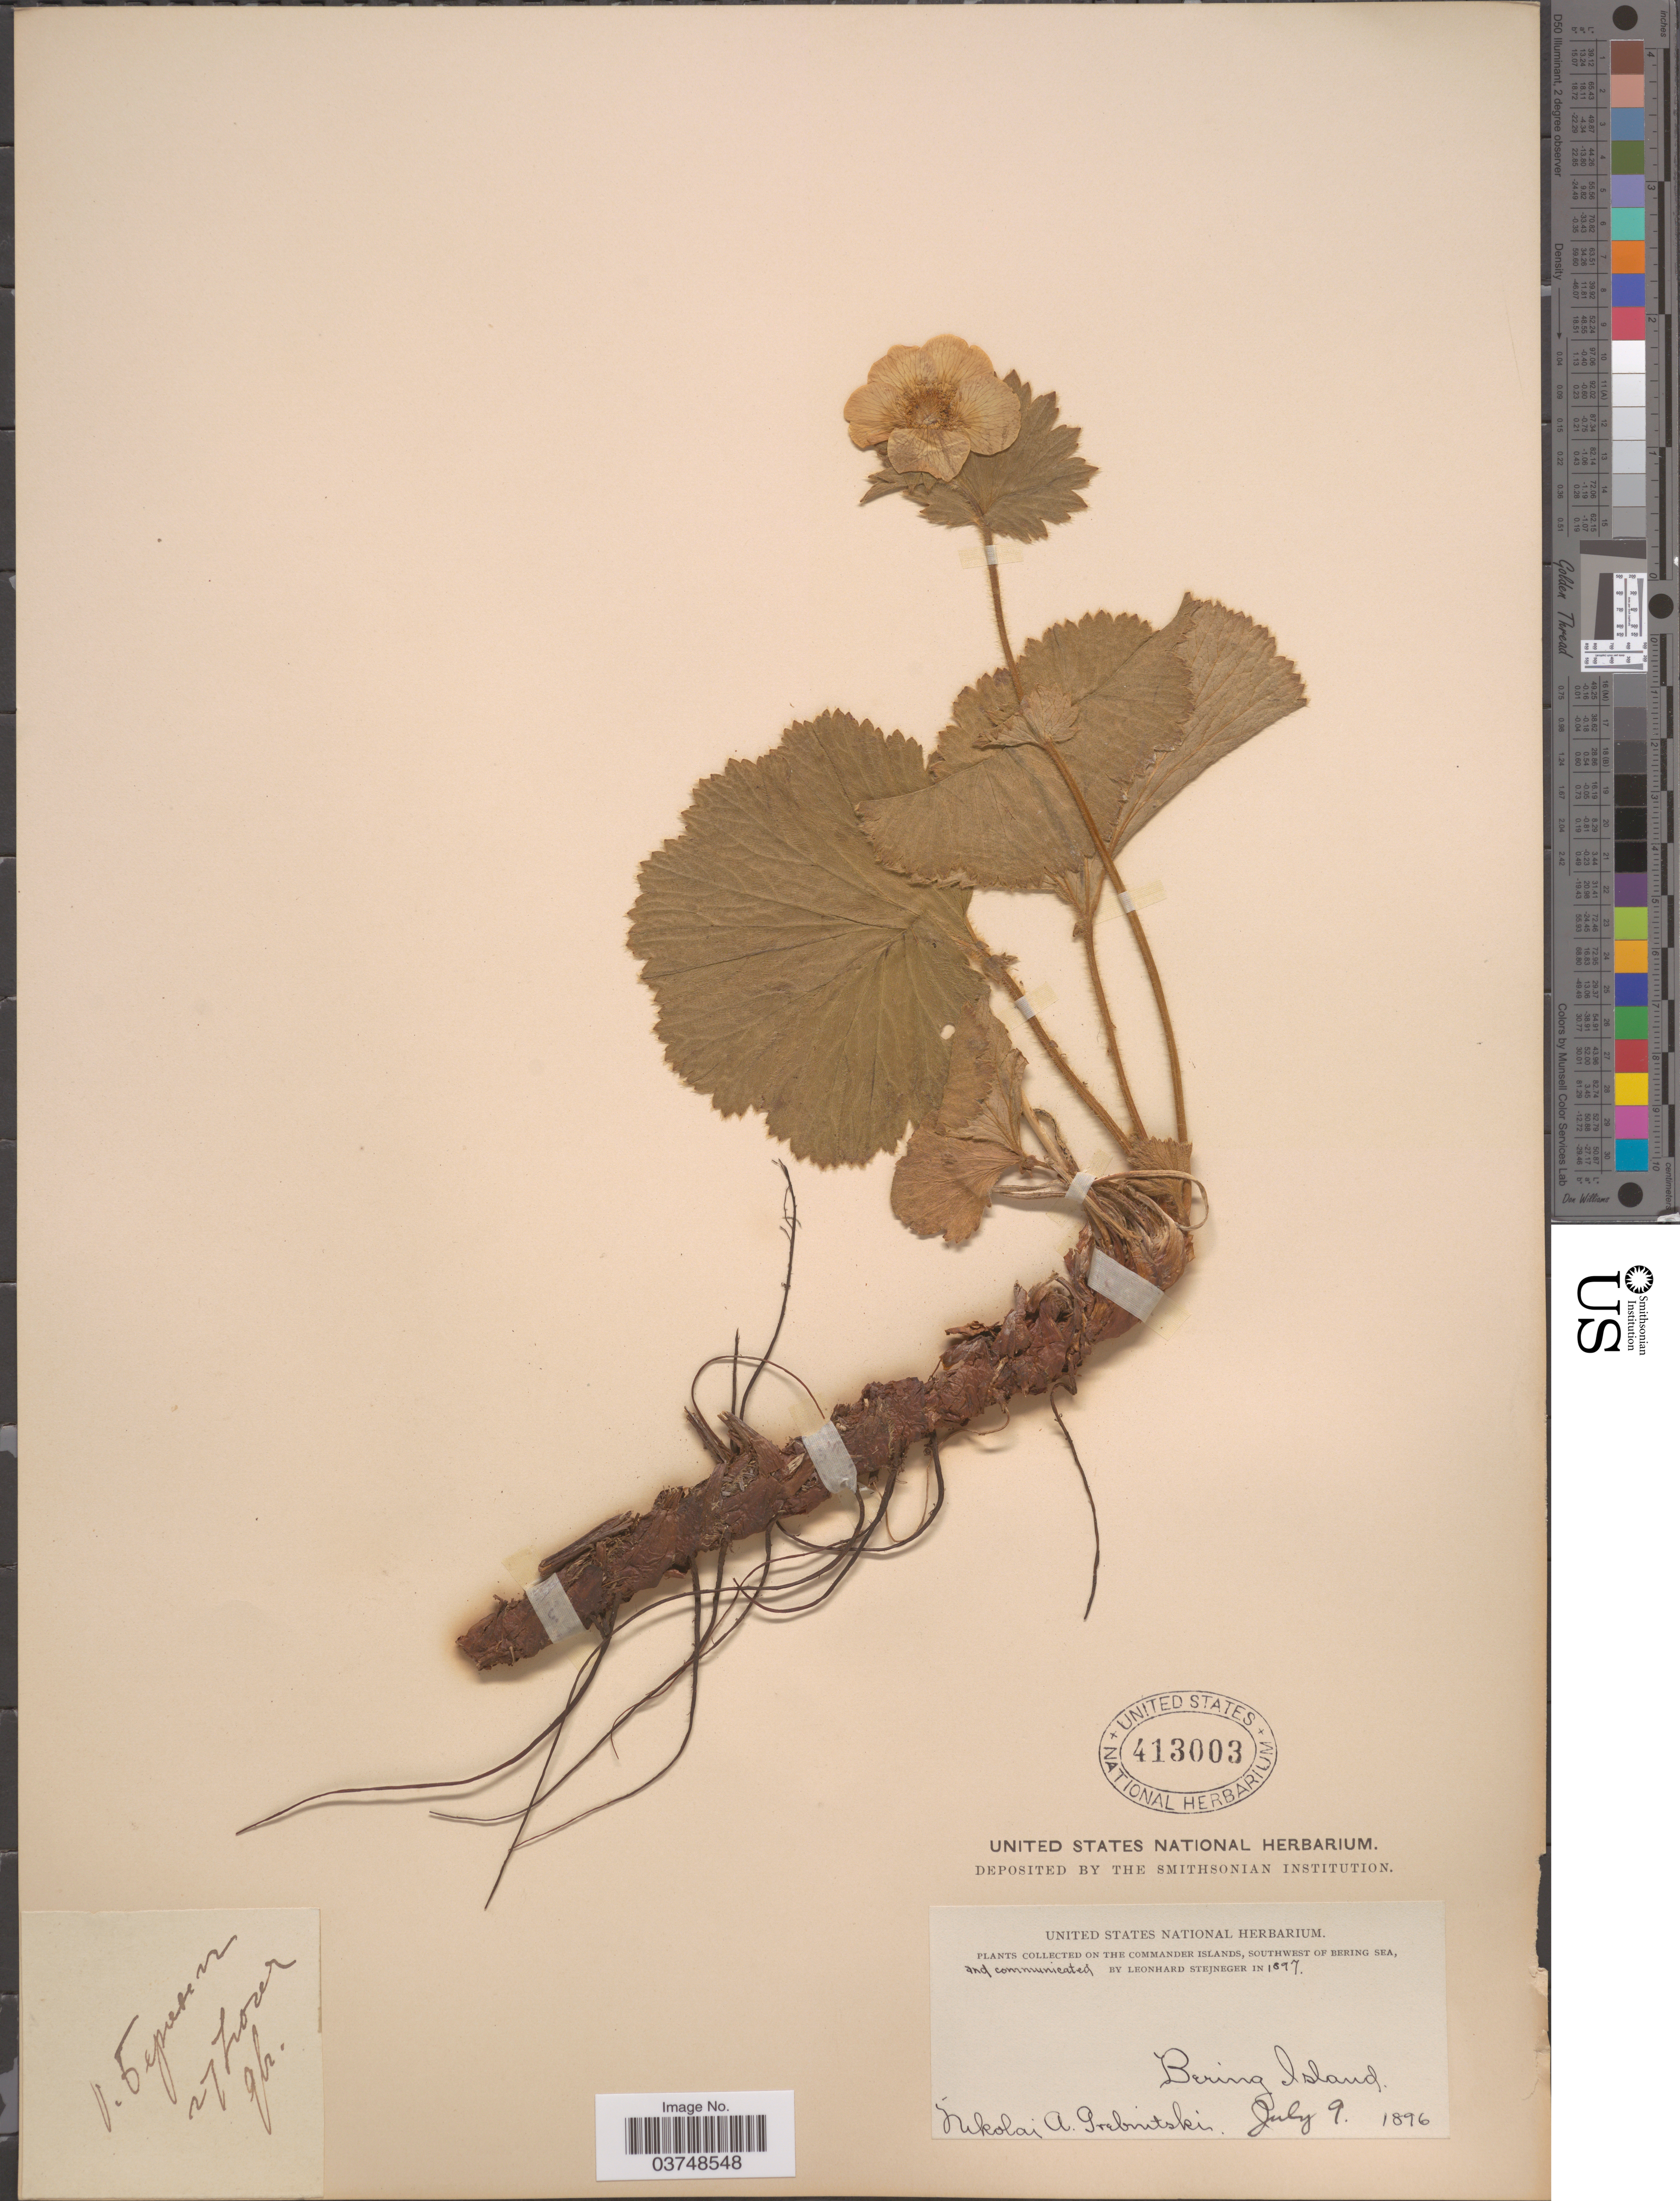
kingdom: Plantae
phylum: Tracheophyta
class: Magnoliopsida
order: Rosales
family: Rosaceae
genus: Geum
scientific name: Geum calthifolium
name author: Menzies ex Sm.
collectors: N. Grebritski & L. Stejneger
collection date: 1896-07-09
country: Russian Federation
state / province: Kamchatka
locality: Commander Islands, Southwest of Bering Sea. Bering Island.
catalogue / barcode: US 413003